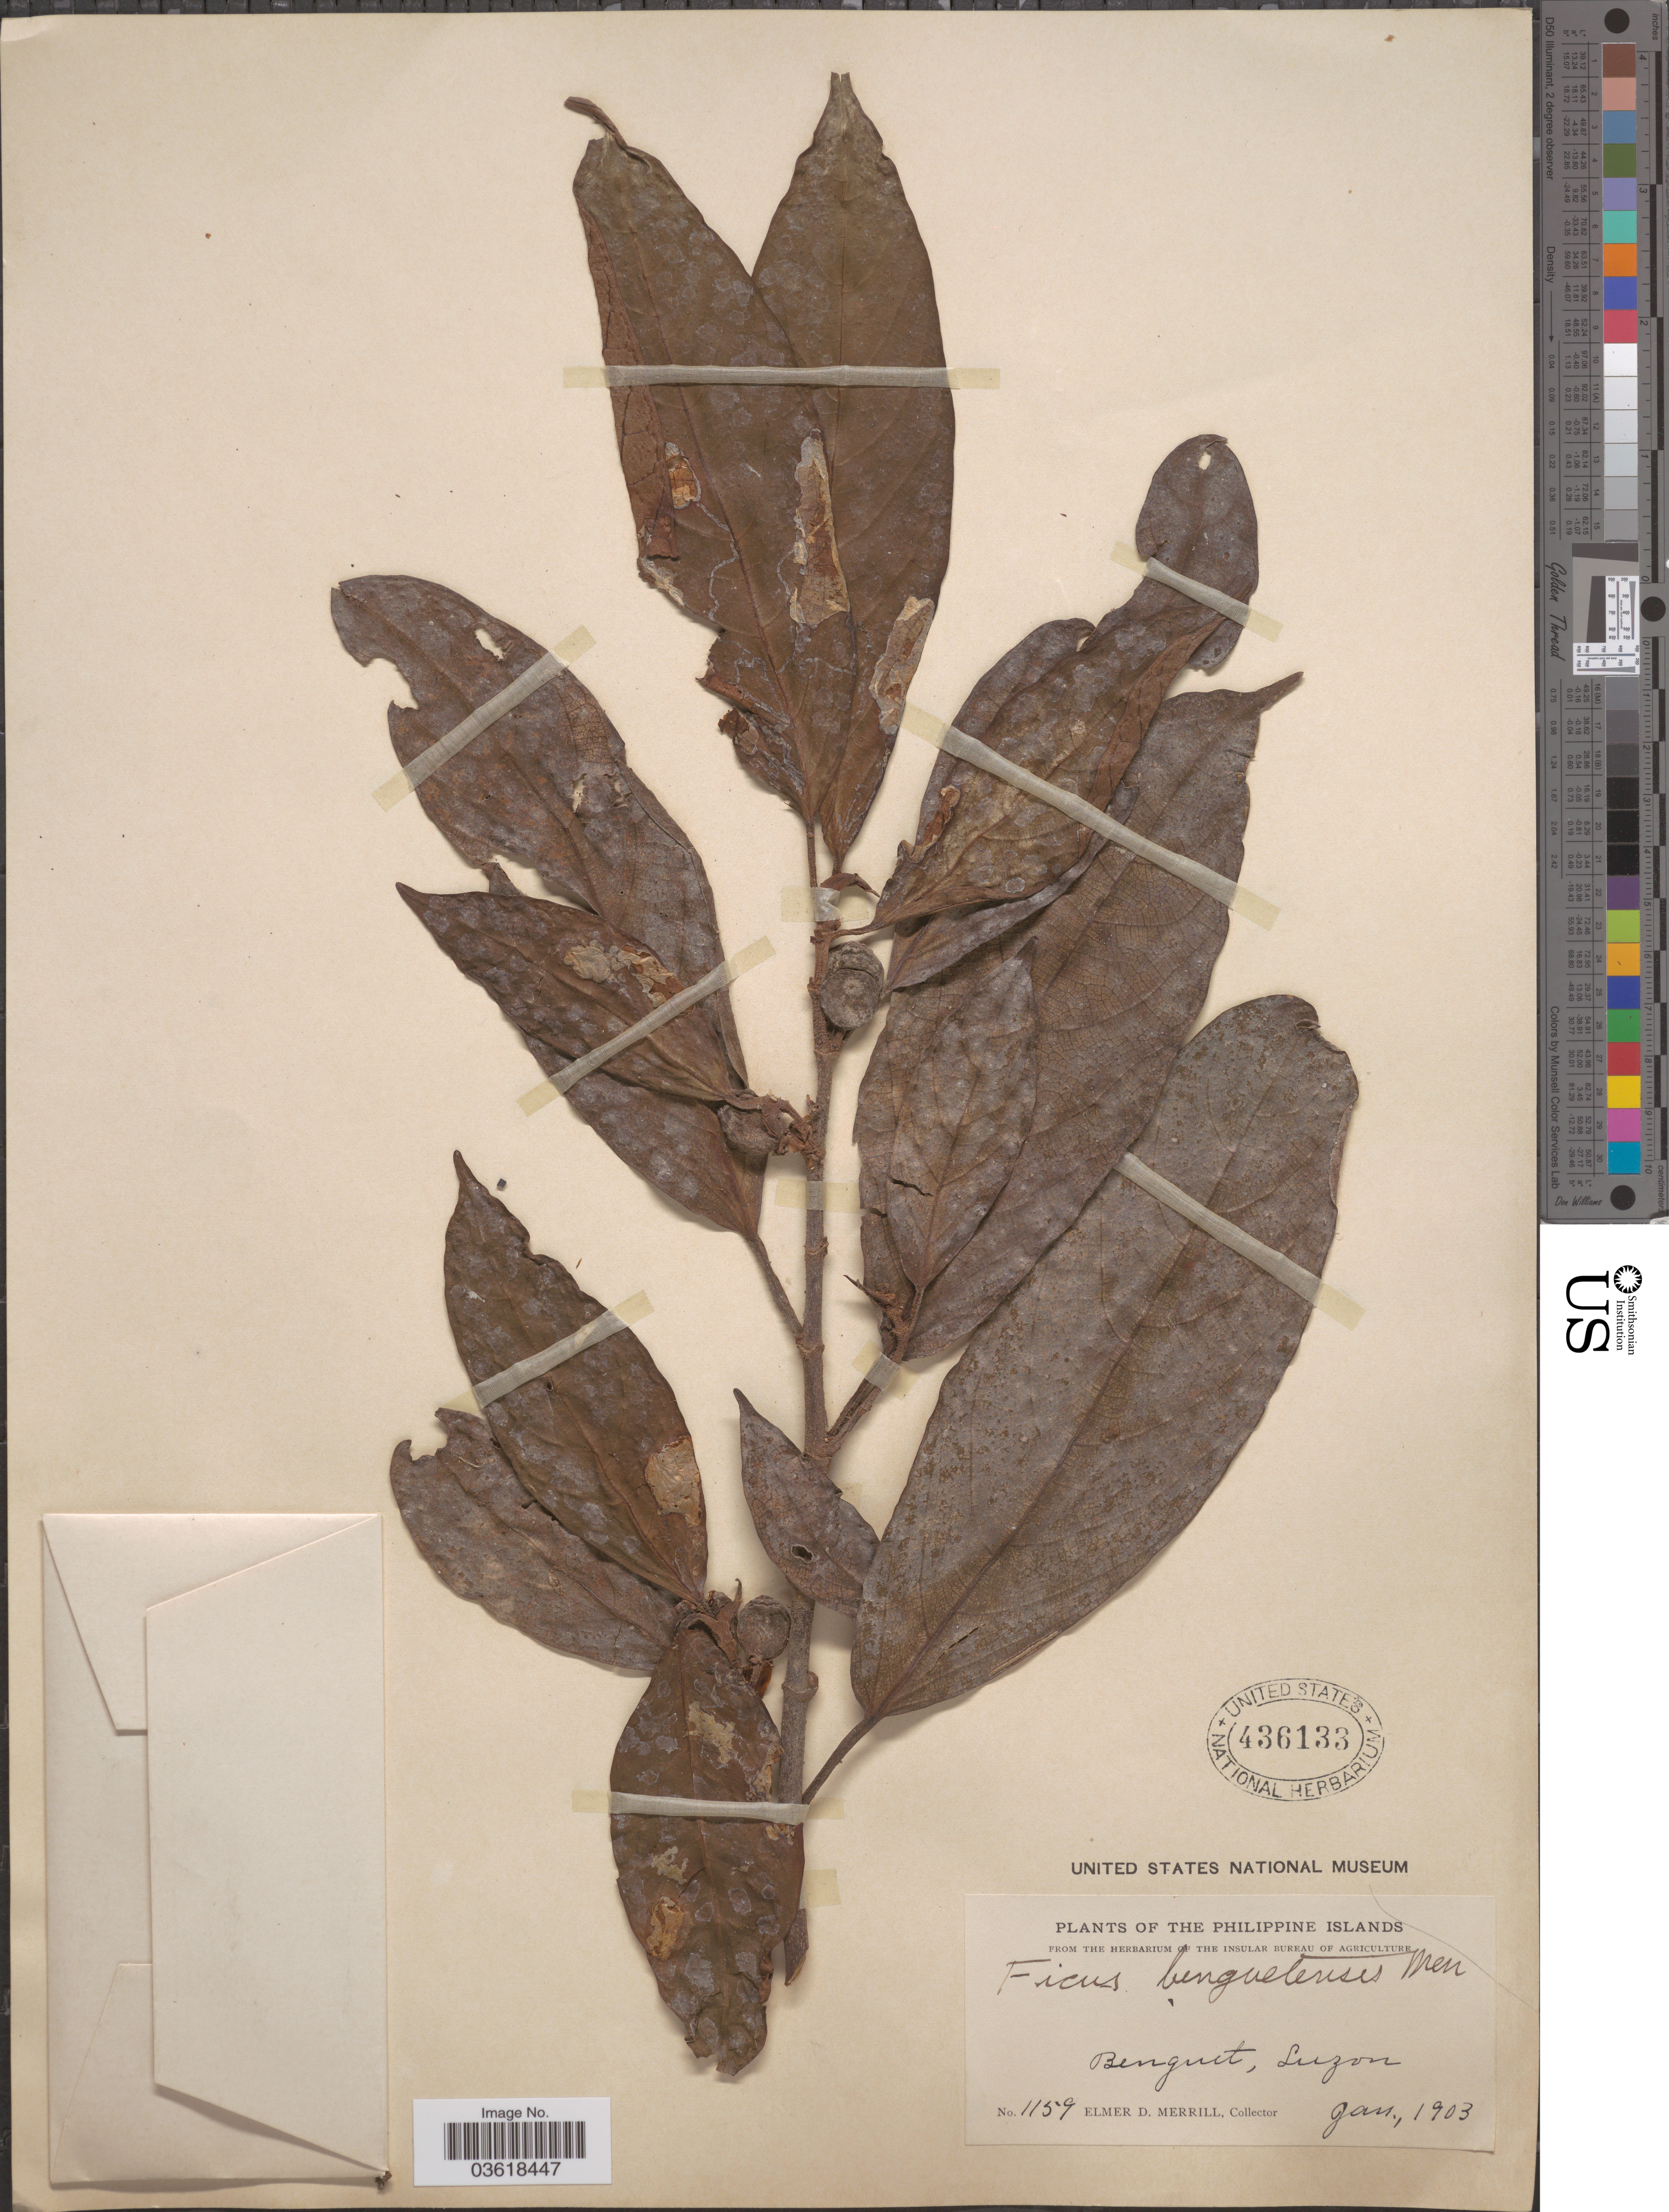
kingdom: Plantae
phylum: Tracheophyta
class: Magnoliopsida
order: Rosales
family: Moraceae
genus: Ficus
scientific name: Ficus benguetensis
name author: Merr.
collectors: E. D. Merrill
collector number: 1159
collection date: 1903-01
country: Philippines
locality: The Philippine Islands. Benguet, Luzon.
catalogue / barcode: US 436133